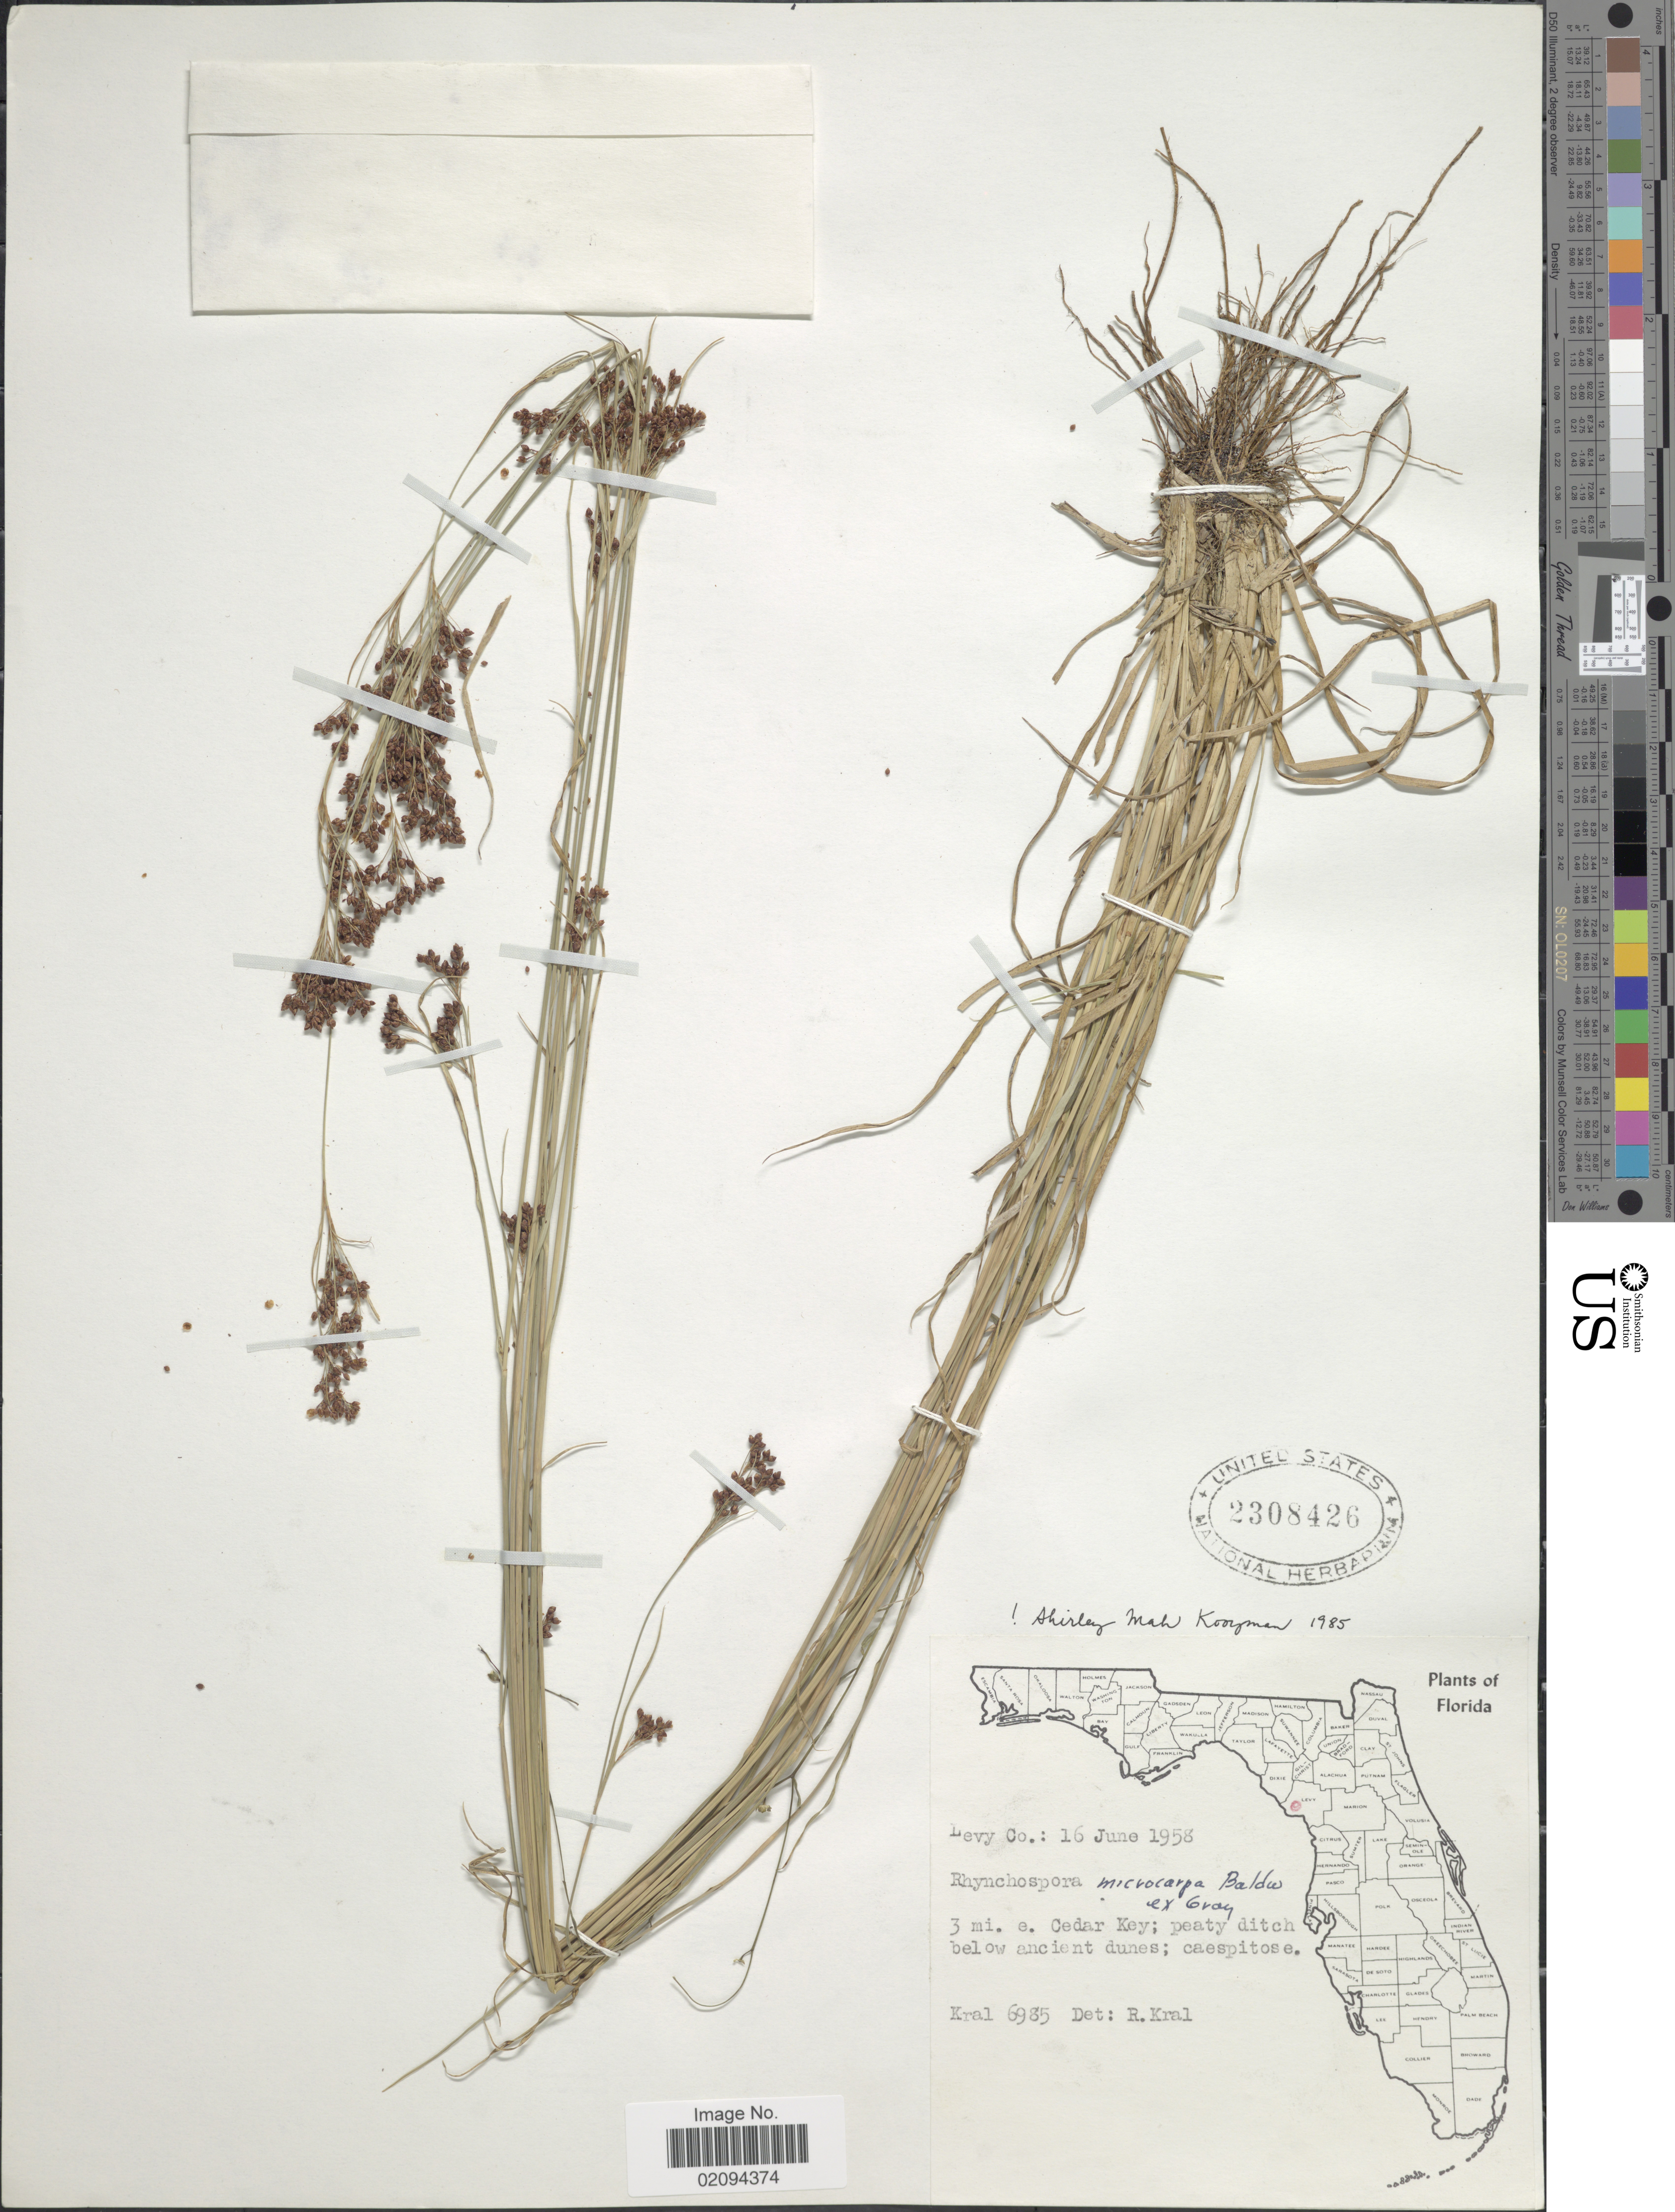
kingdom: Plantae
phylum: Tracheophyta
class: Liliopsida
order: Poales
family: Cyperaceae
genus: Rhynchospora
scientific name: Rhynchospora microcarpa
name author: Baldwin ex A. Gray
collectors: -- Kral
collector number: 6985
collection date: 1958-06-16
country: United States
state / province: Florida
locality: Levy Co. 3 mi. e. Cedar Key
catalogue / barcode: US 2308426